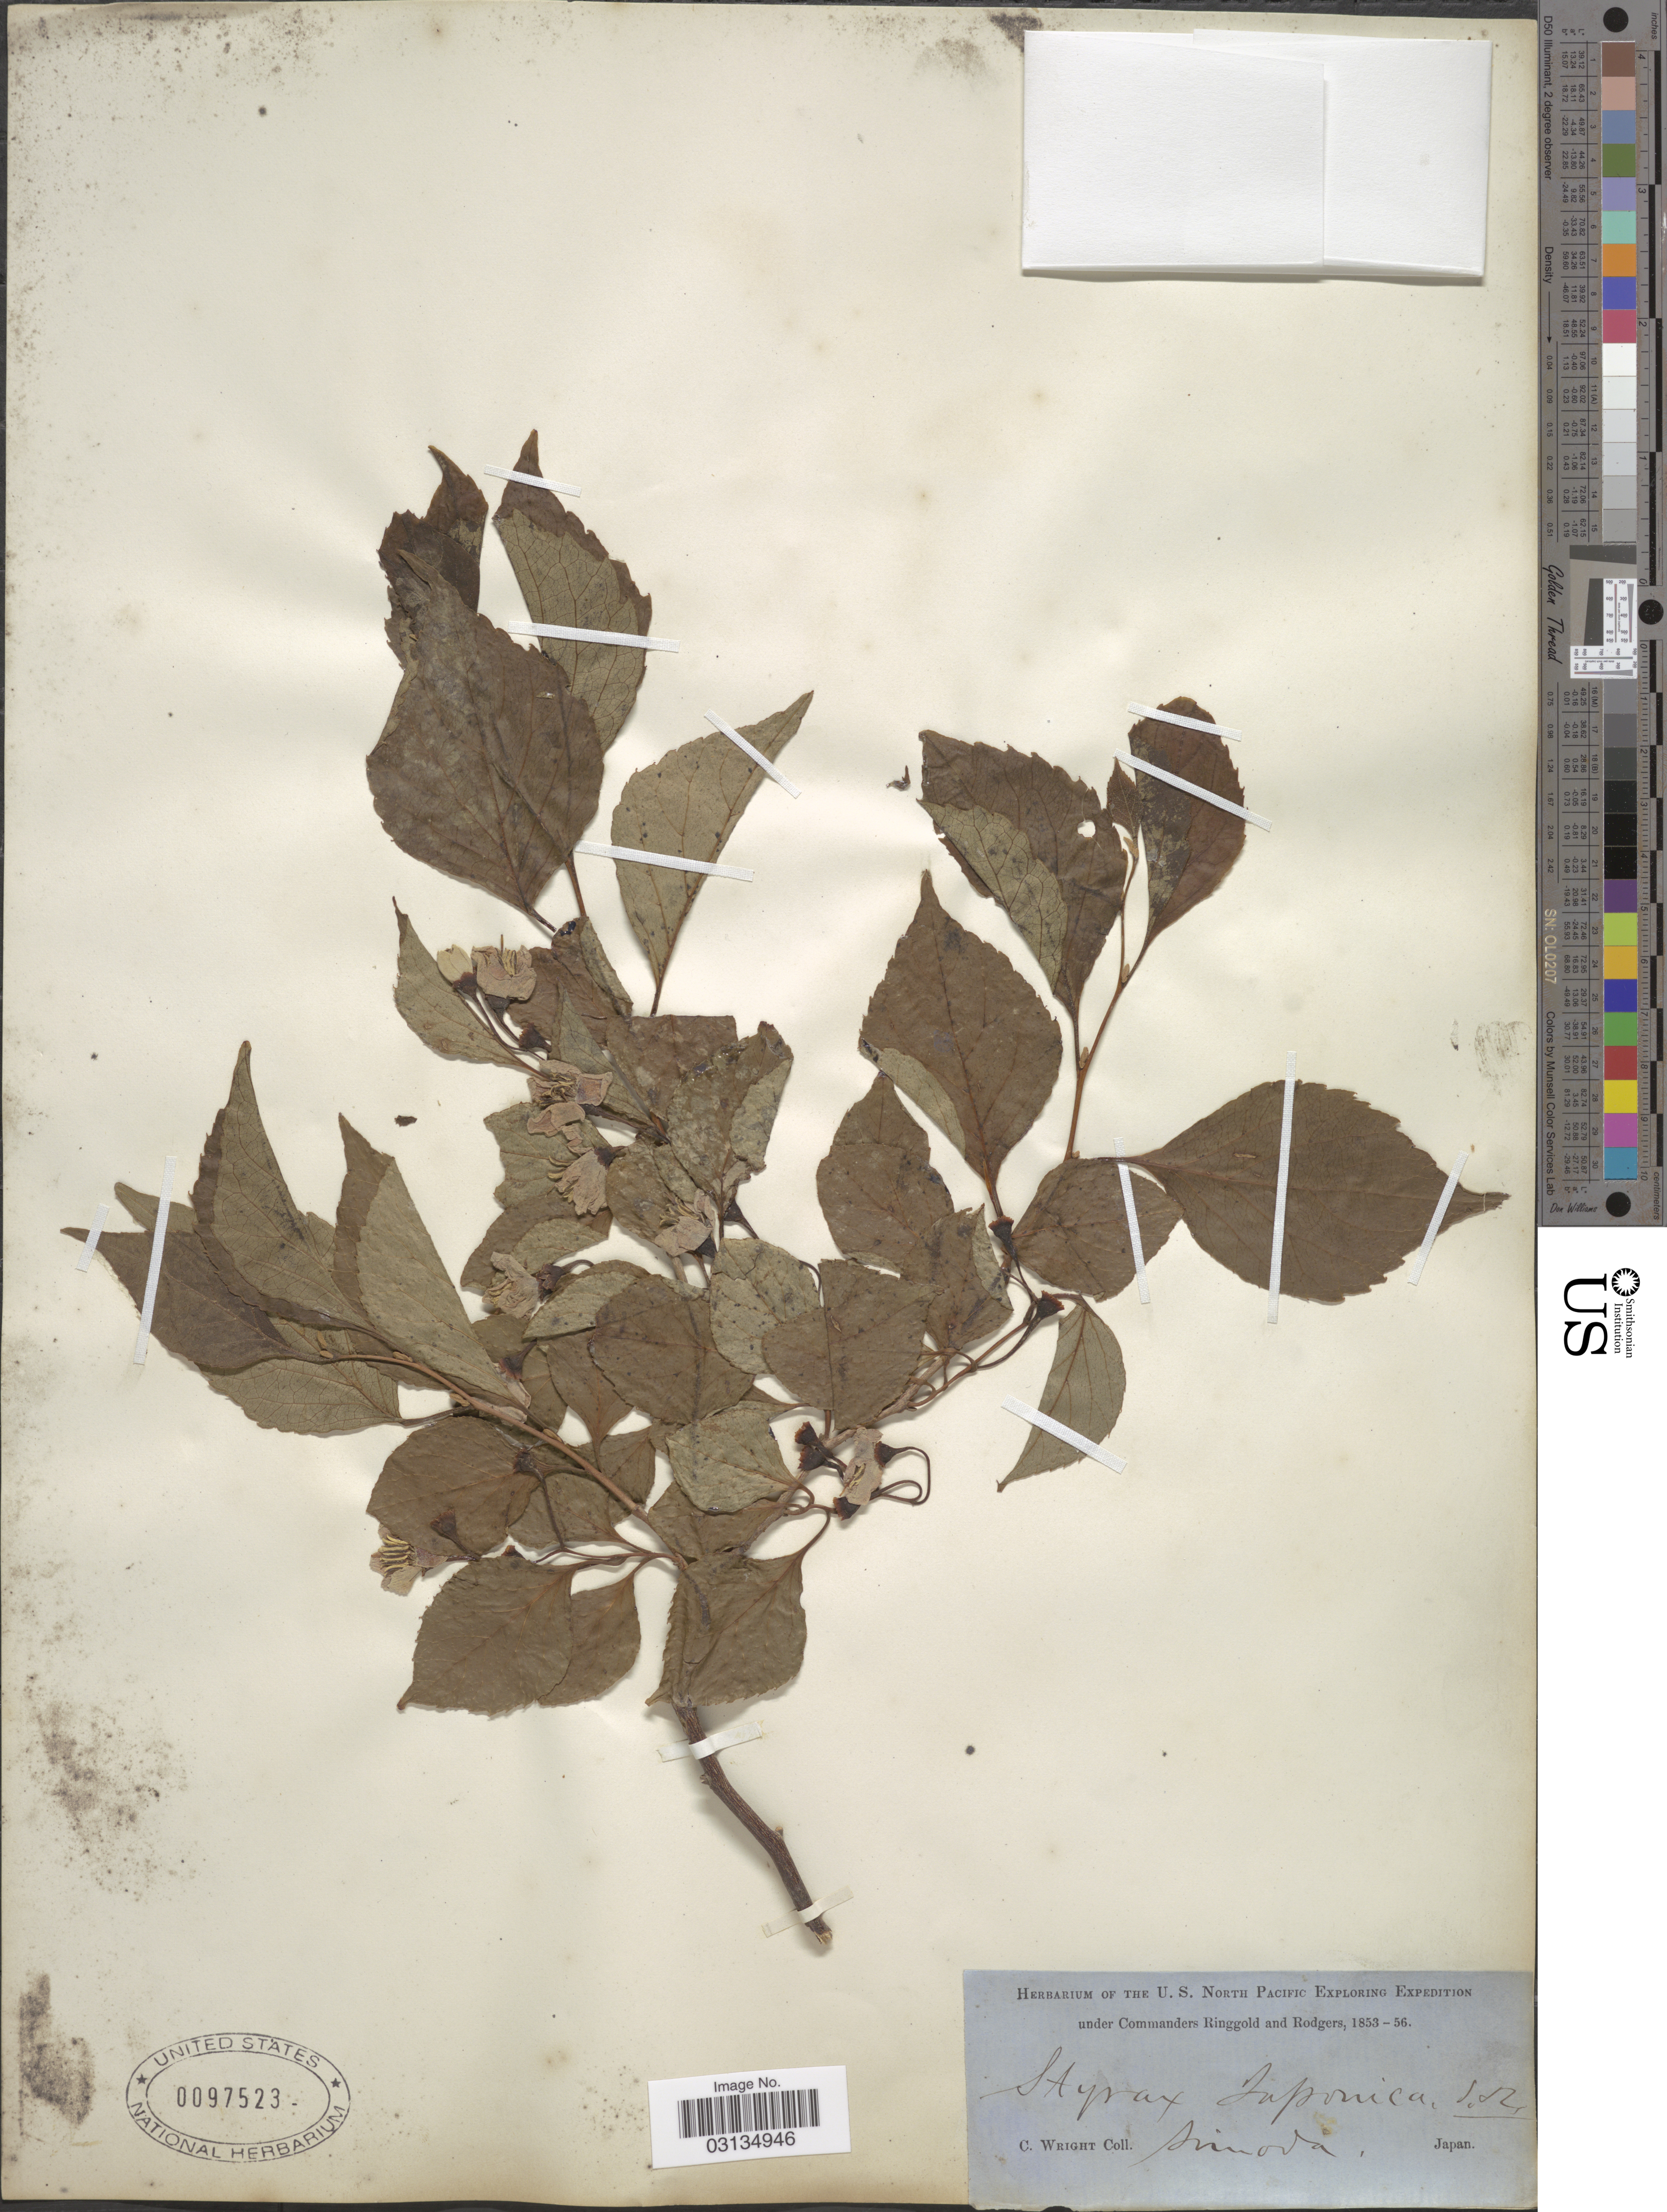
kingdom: Plantae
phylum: Tracheophyta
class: Magnoliopsida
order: Ericales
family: Styracaceae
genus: Styrax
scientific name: Styrax japonicus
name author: Siebold & Zucc.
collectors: C. Wright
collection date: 1853/1856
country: Japan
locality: Simoda.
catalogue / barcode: US 97523